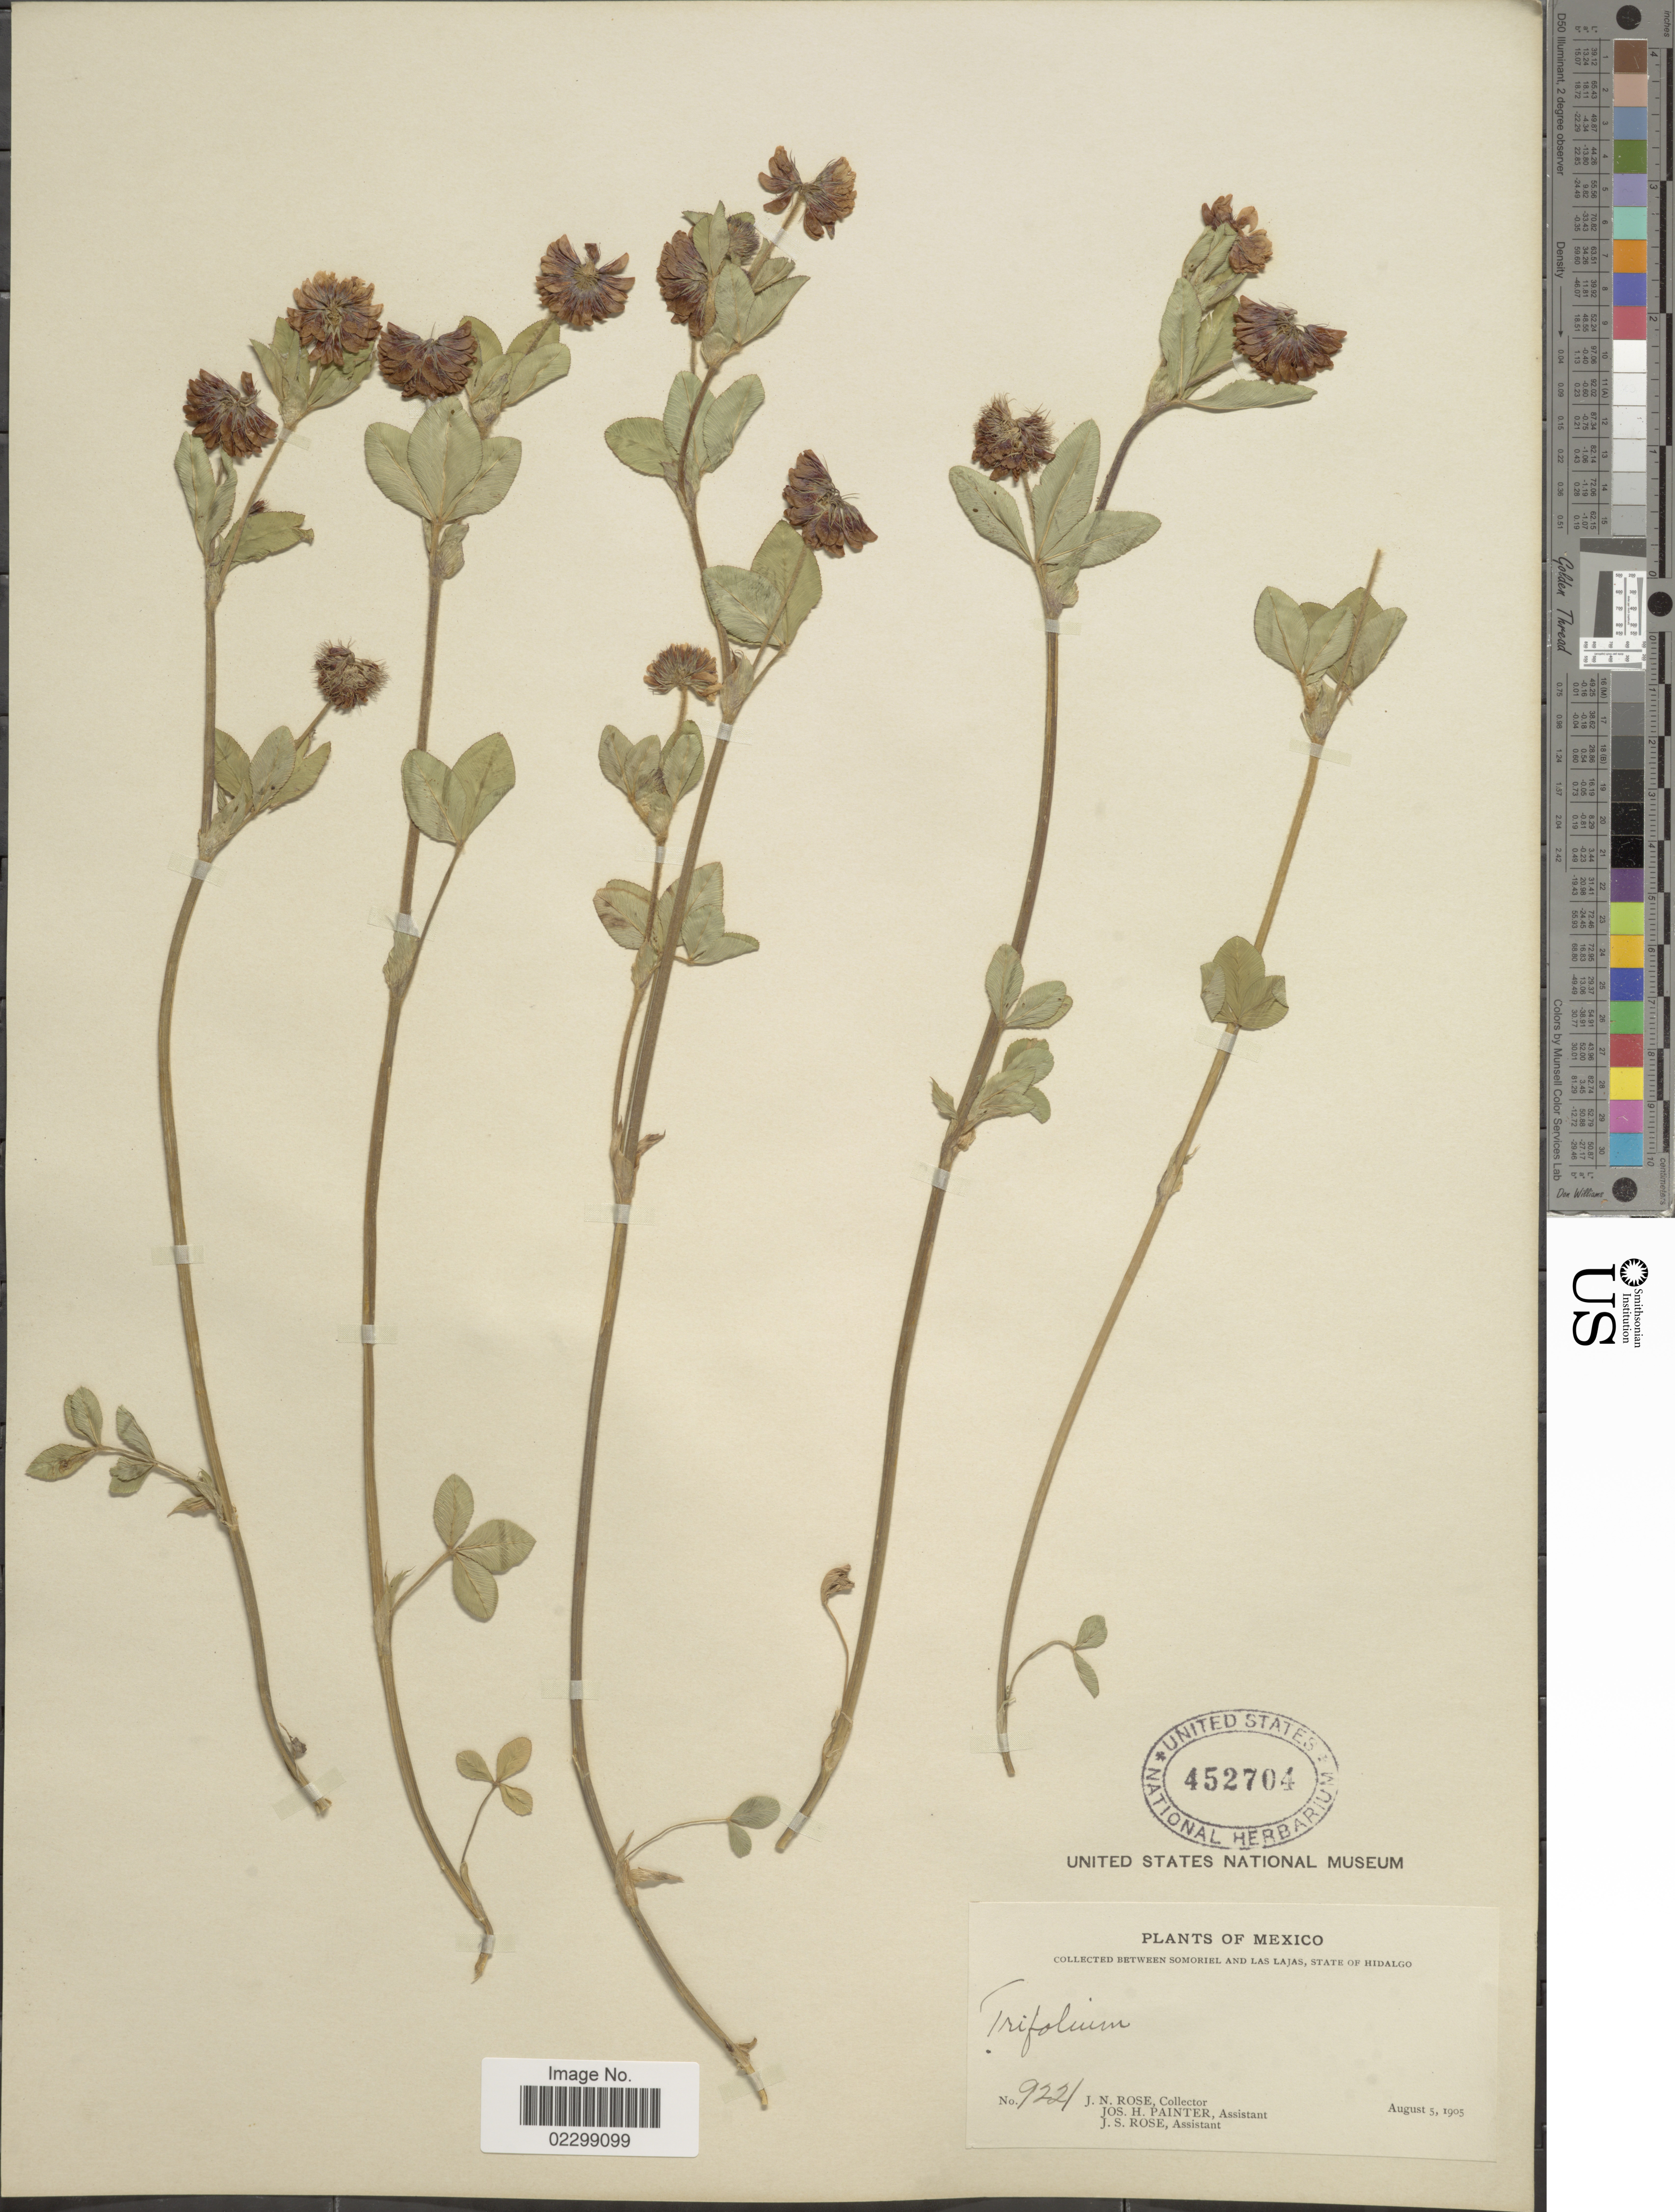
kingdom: Plantae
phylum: Tracheophyta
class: Magnoliopsida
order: Fabales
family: Fabaceae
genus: Trifolium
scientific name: Trifolium sp.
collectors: J. N. Rose, J. H. Painter & J. S. Rose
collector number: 9221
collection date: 1905-08-05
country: Mexico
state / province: Hidalgo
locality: Between Somoriel and Las Lajas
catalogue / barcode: US 452704